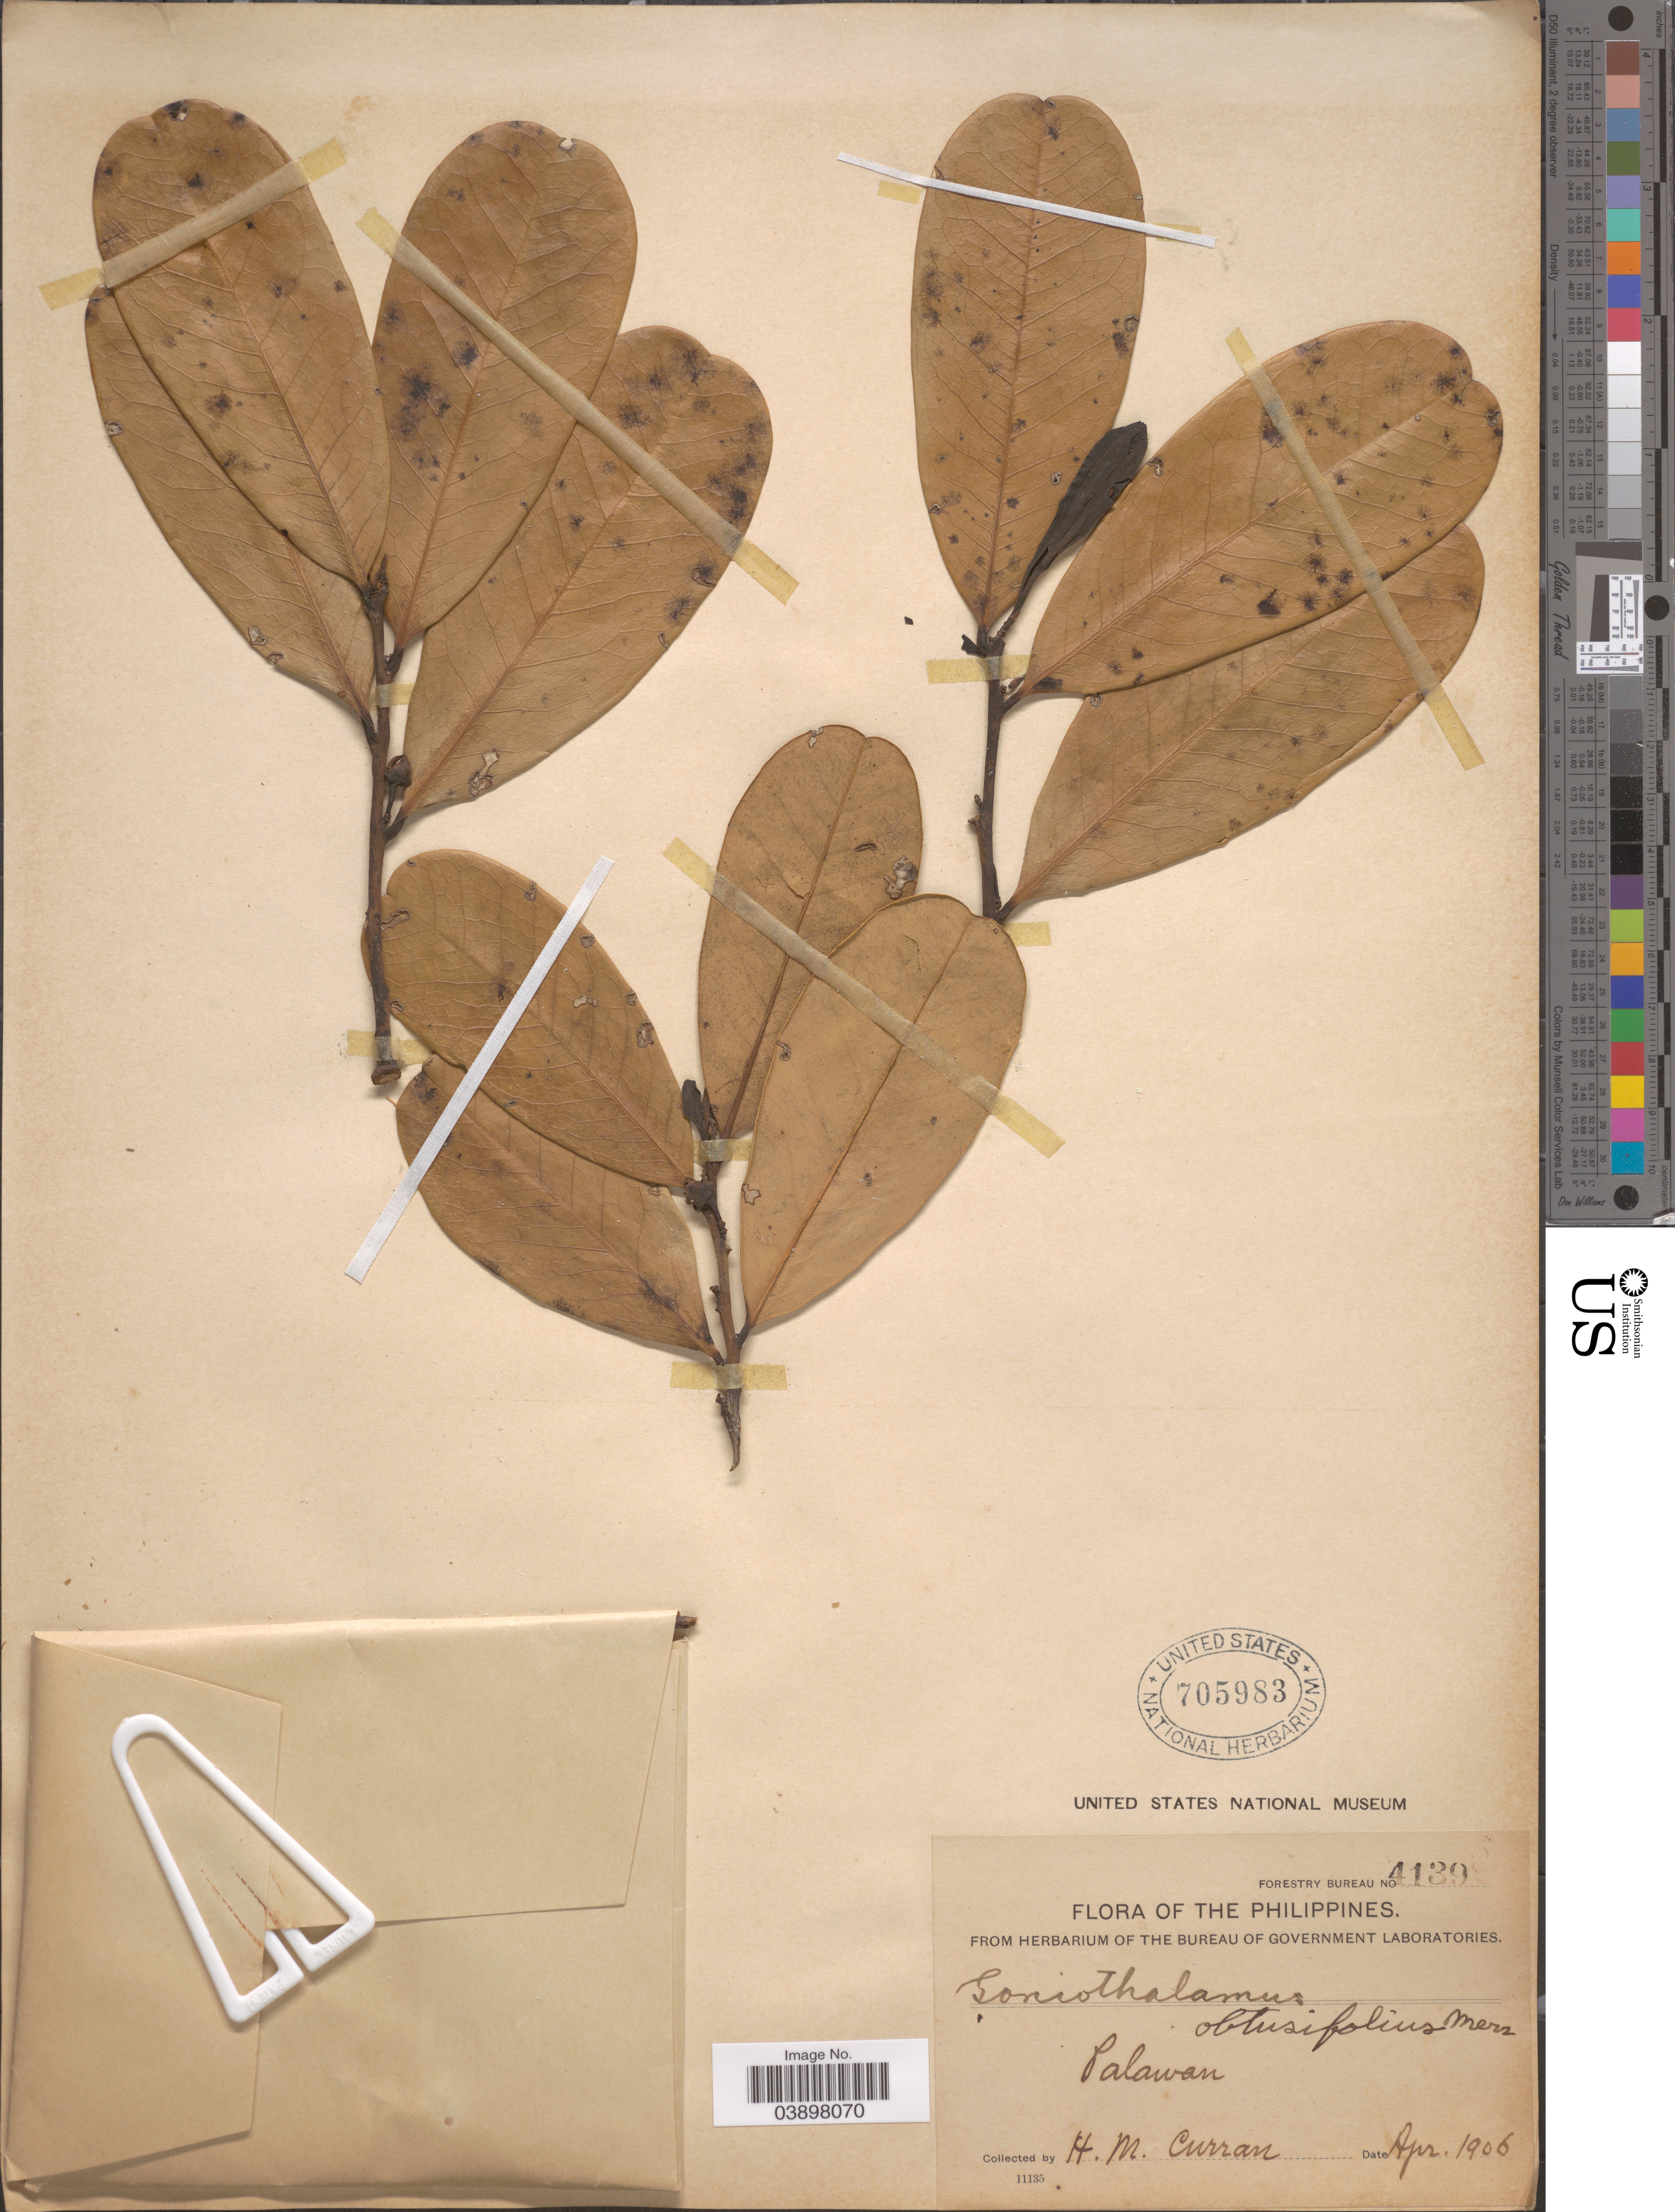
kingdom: Plantae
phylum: Tracheophyta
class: Magnoliopsida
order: Magnoliales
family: Annonaceae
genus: Goniothalamus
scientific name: Goniothalamus obtusifolius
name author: Merr.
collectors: H. M. Curran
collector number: Forestry Bureau 4139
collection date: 1906-04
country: Philippines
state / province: Mimaropa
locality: Palawan.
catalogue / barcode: US 705983